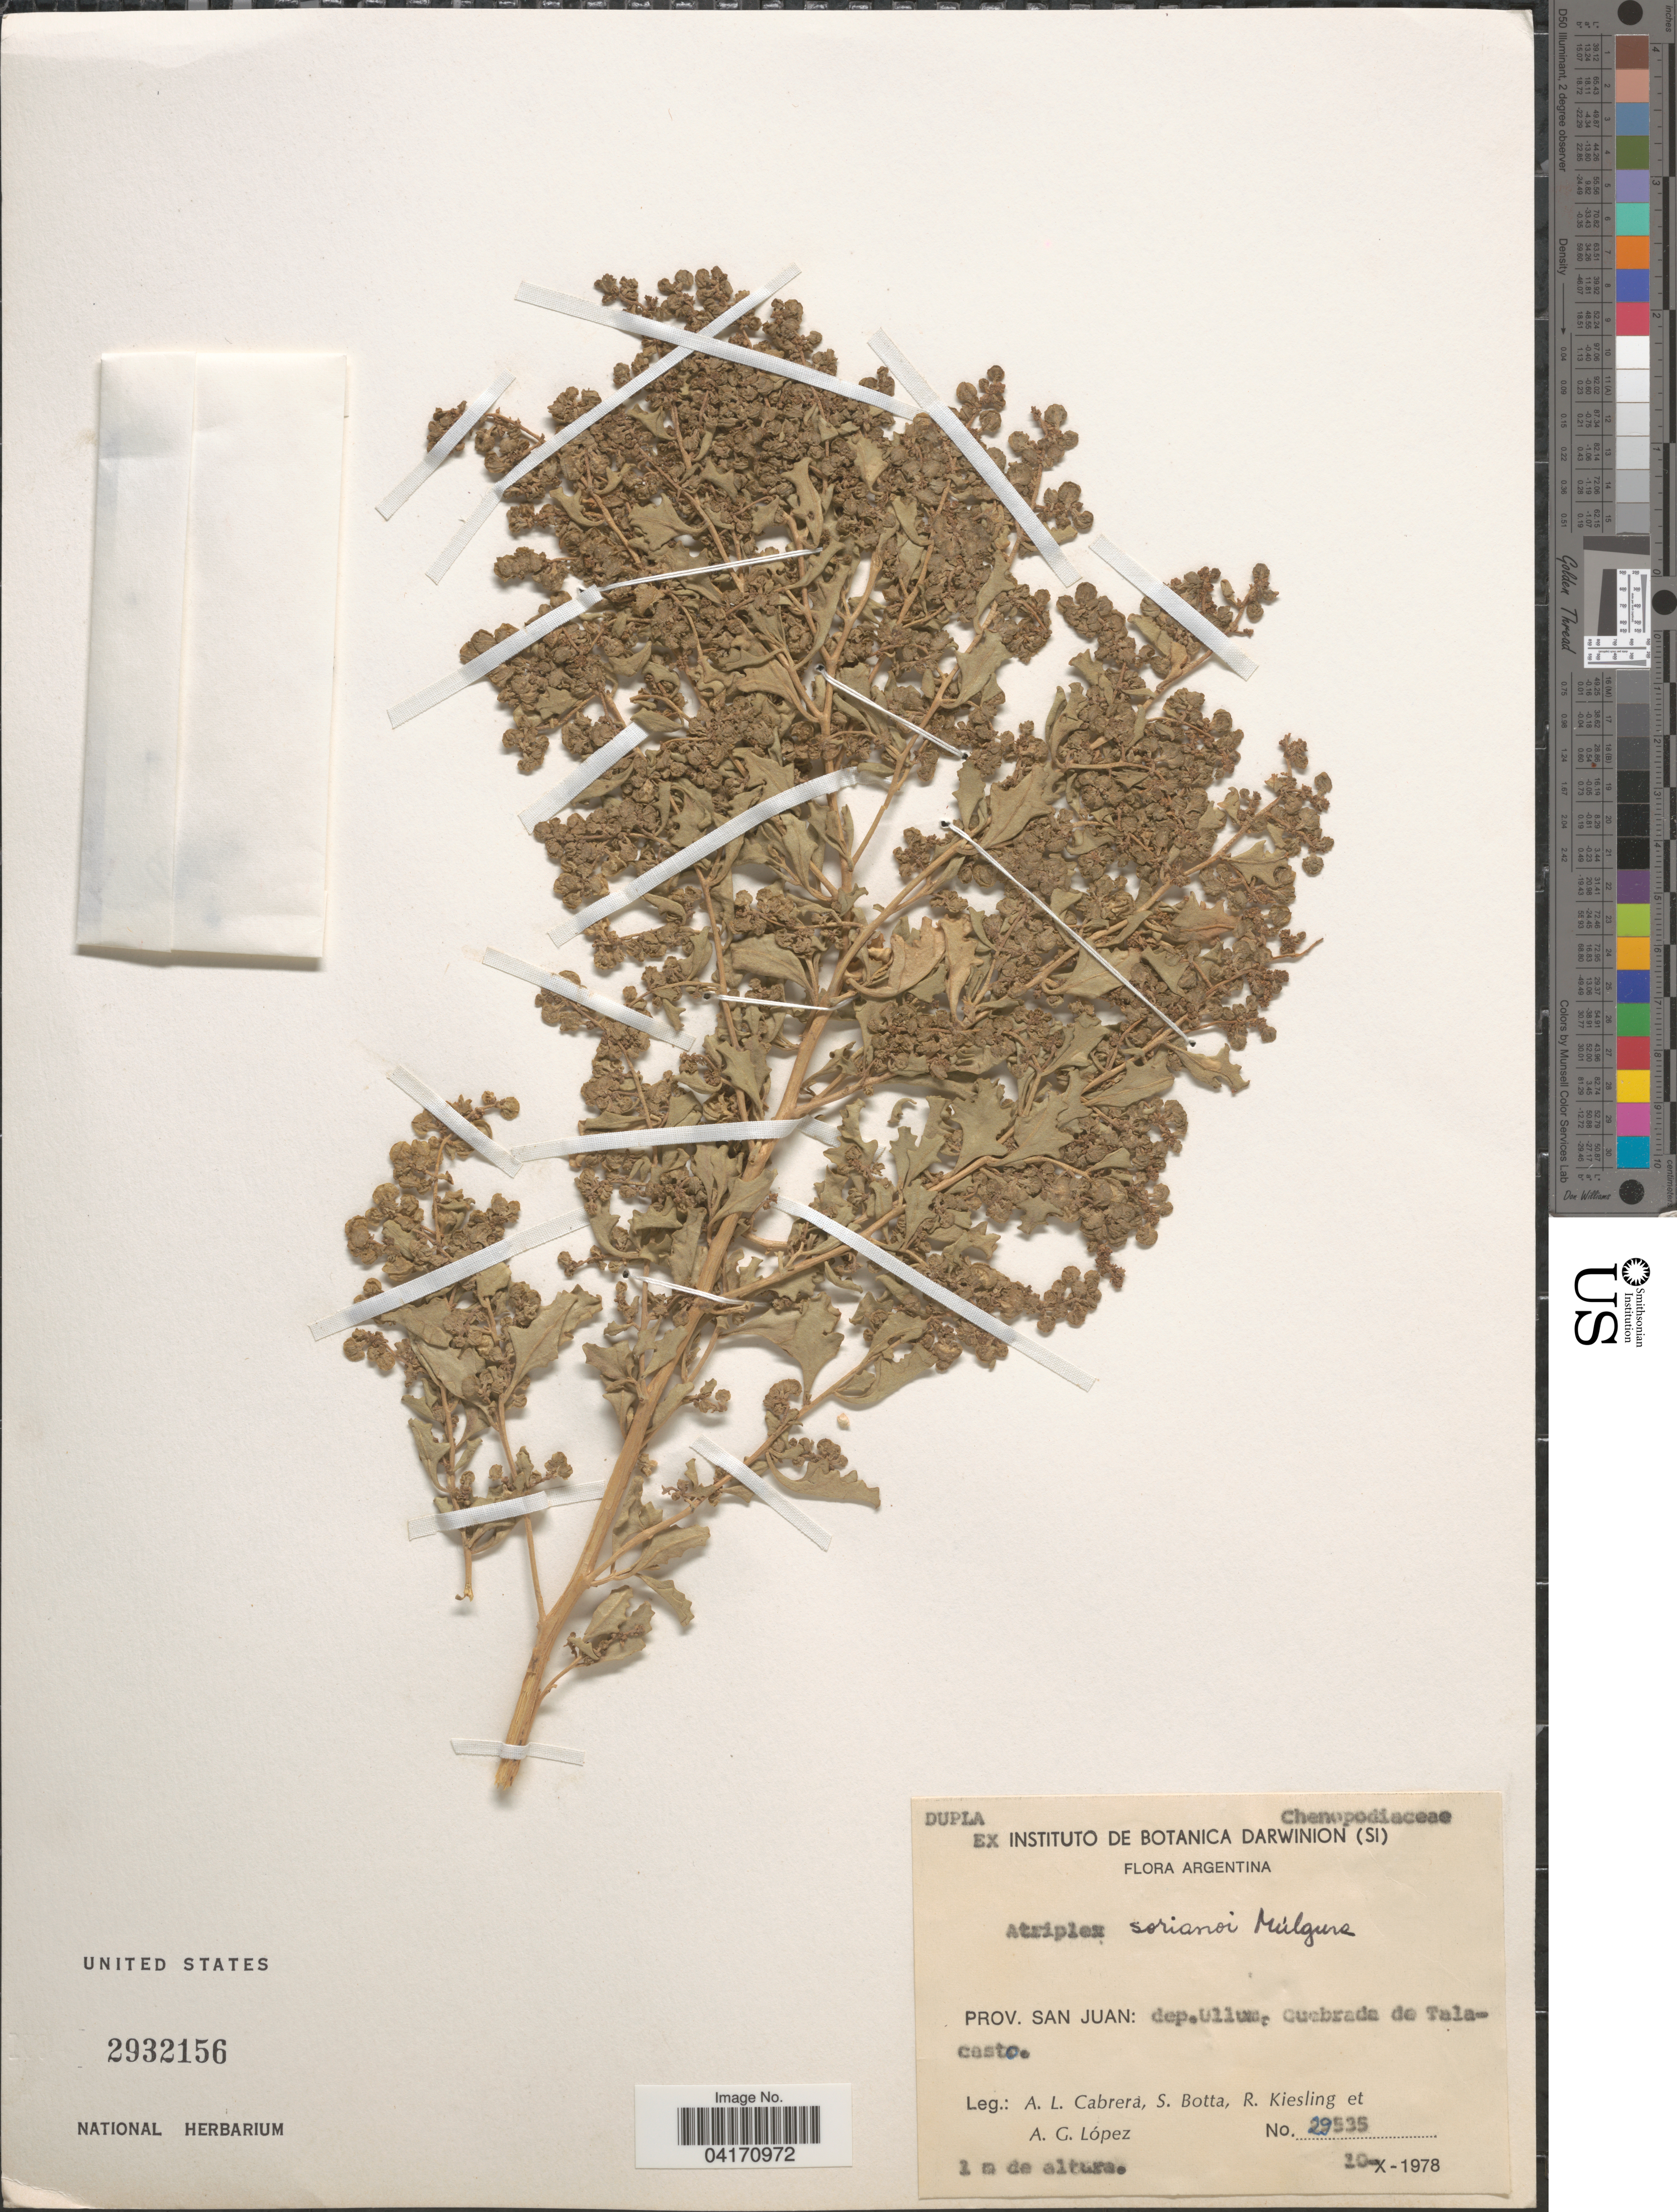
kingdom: Plantae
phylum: Tracheophyta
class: Magnoliopsida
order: Caryophyllales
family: Amaranthaceae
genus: Atriplex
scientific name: Atriplex sorianoi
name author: Mulgura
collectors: A. L. Cabrera, S. Botta, R. Kiesling & A. G. Lopez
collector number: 29535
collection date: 1978-10-10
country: Argentina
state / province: San Juan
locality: Dep. Ullum, quebrada de Talacasto.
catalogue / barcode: US 2932156